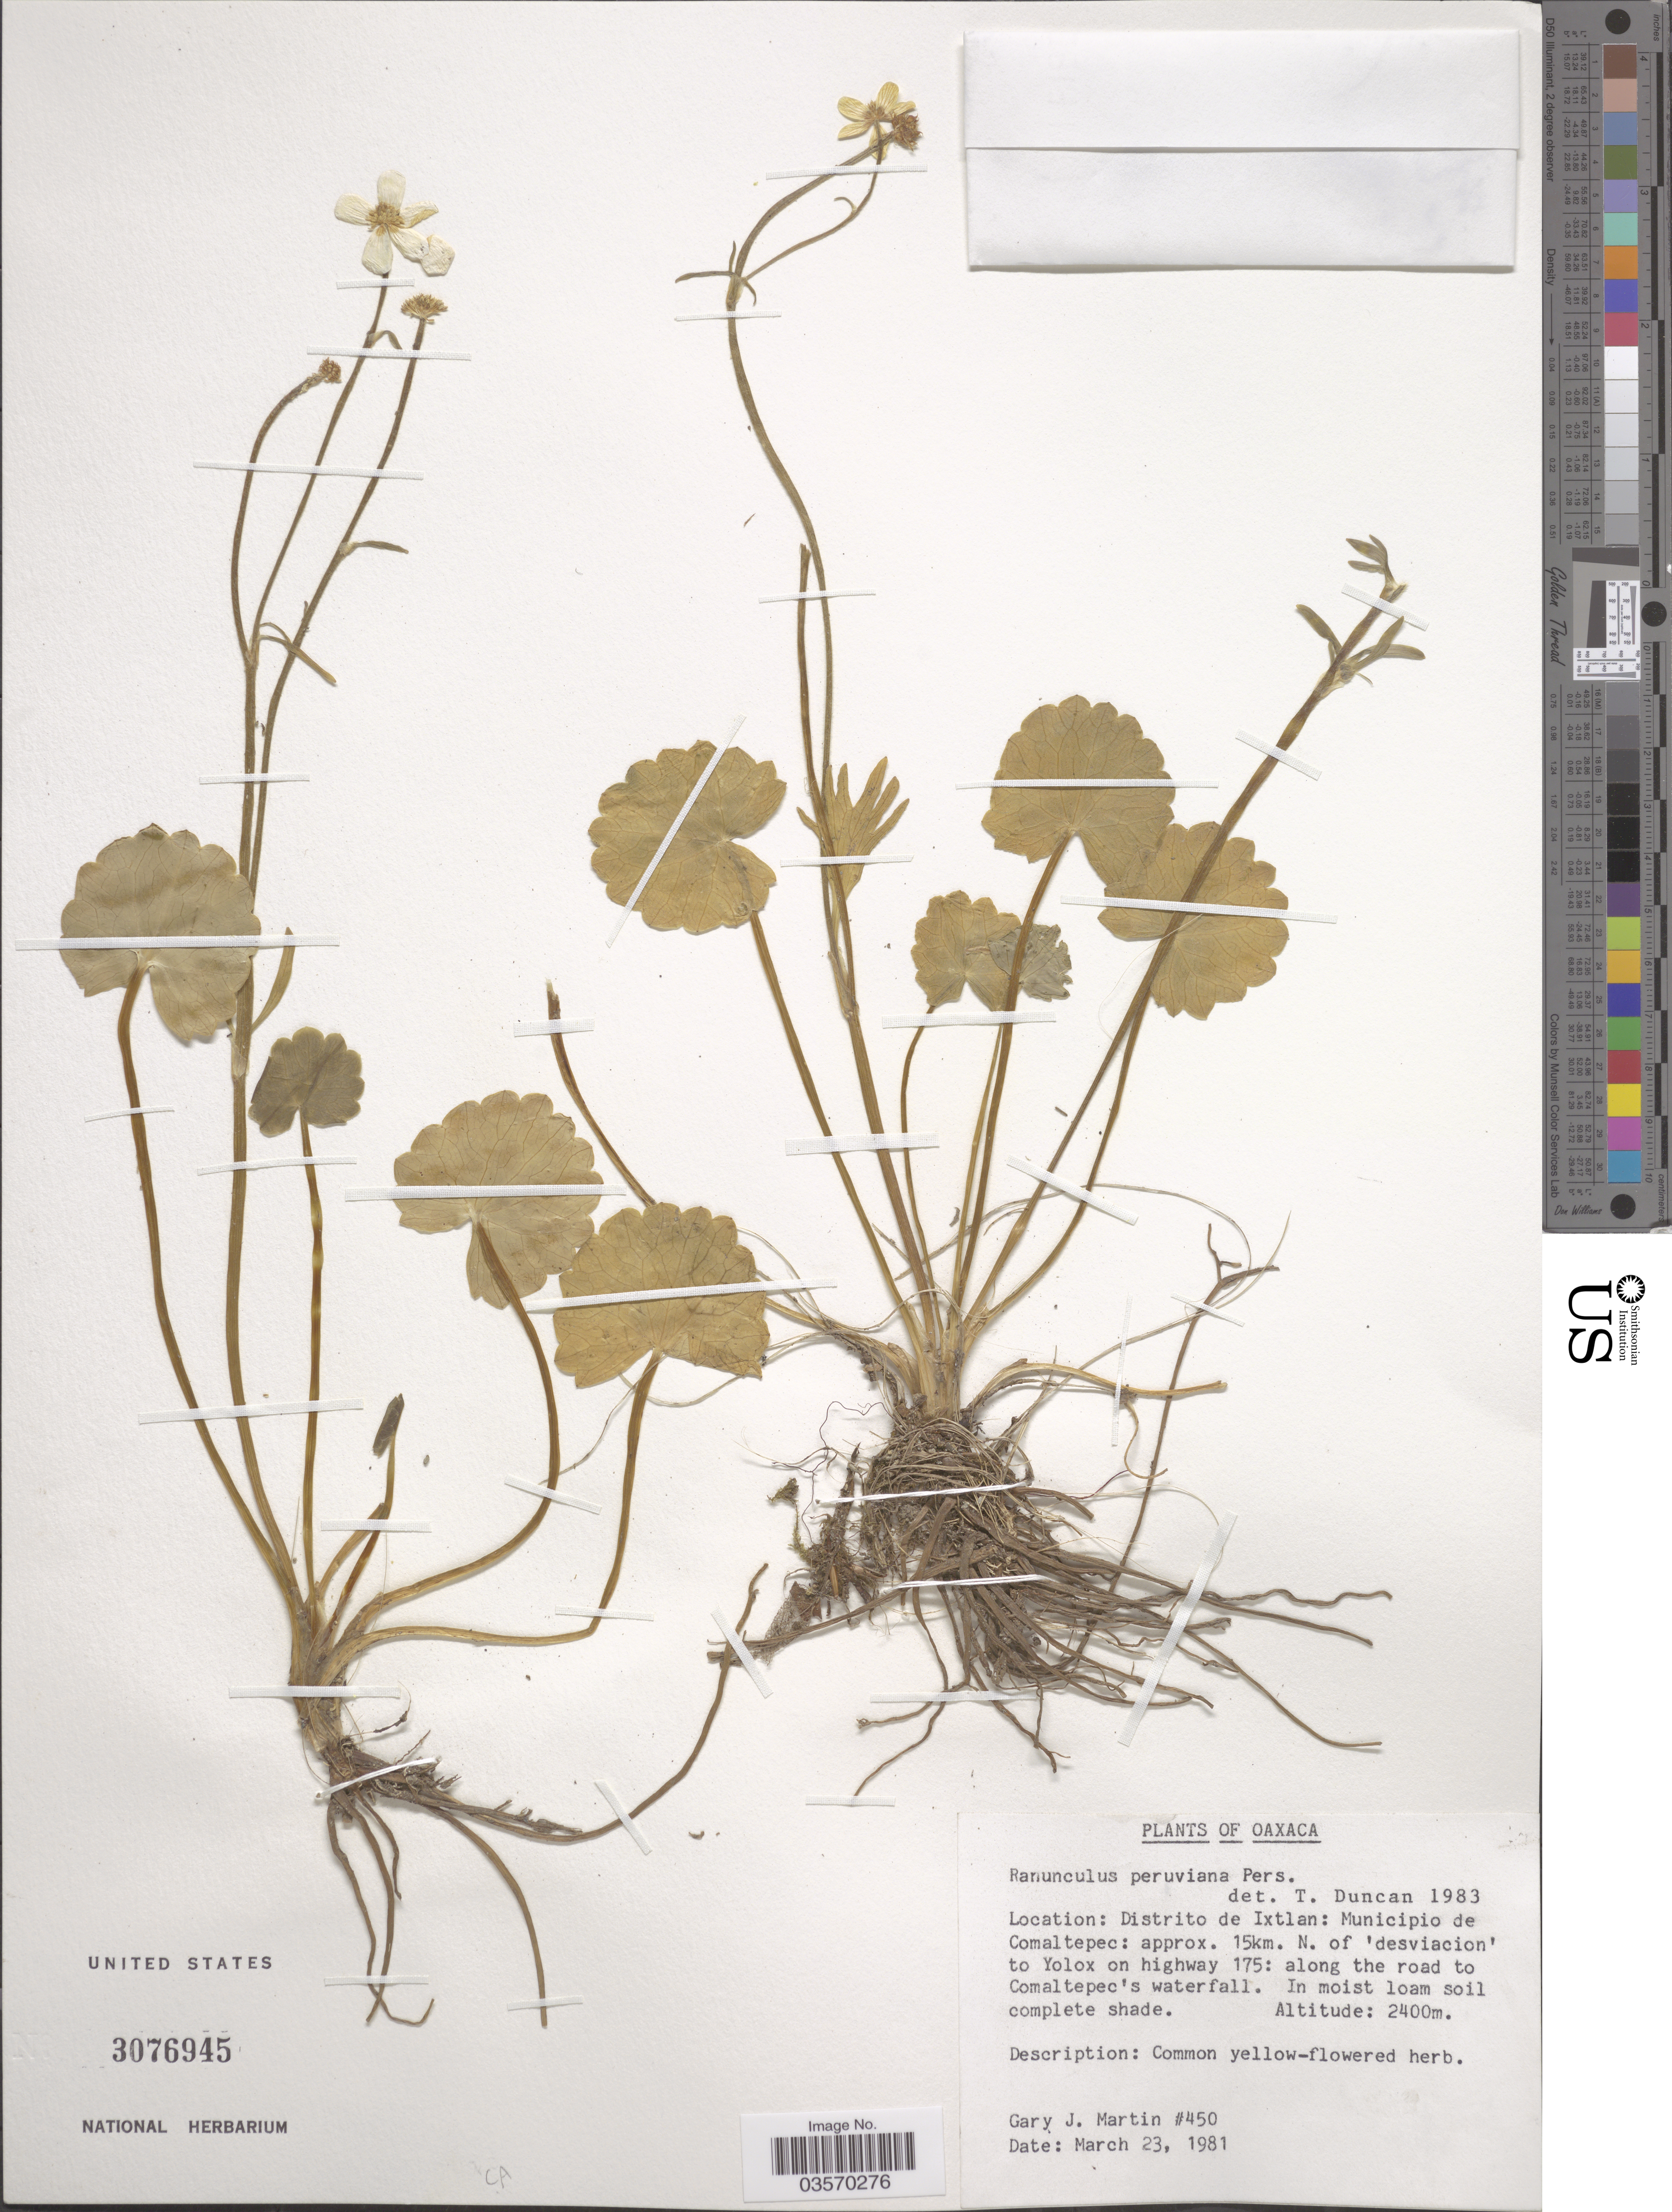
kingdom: Plantae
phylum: Tracheophyta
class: Magnoliopsida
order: Ranunculales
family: Ranunculaceae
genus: Ranunculus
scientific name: Ranunculus peruvianus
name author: Pers.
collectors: G. J. Martin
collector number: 450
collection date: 1981-03-23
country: Mexico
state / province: Oaxaca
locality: Distrito de Ixtlan: Municipio de Comaltepec: approx. 15km. N. of 'desviacion' to Yolox on highway 175; along the road to Comaltepec's waterfall.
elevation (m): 2400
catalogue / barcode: US 3076945